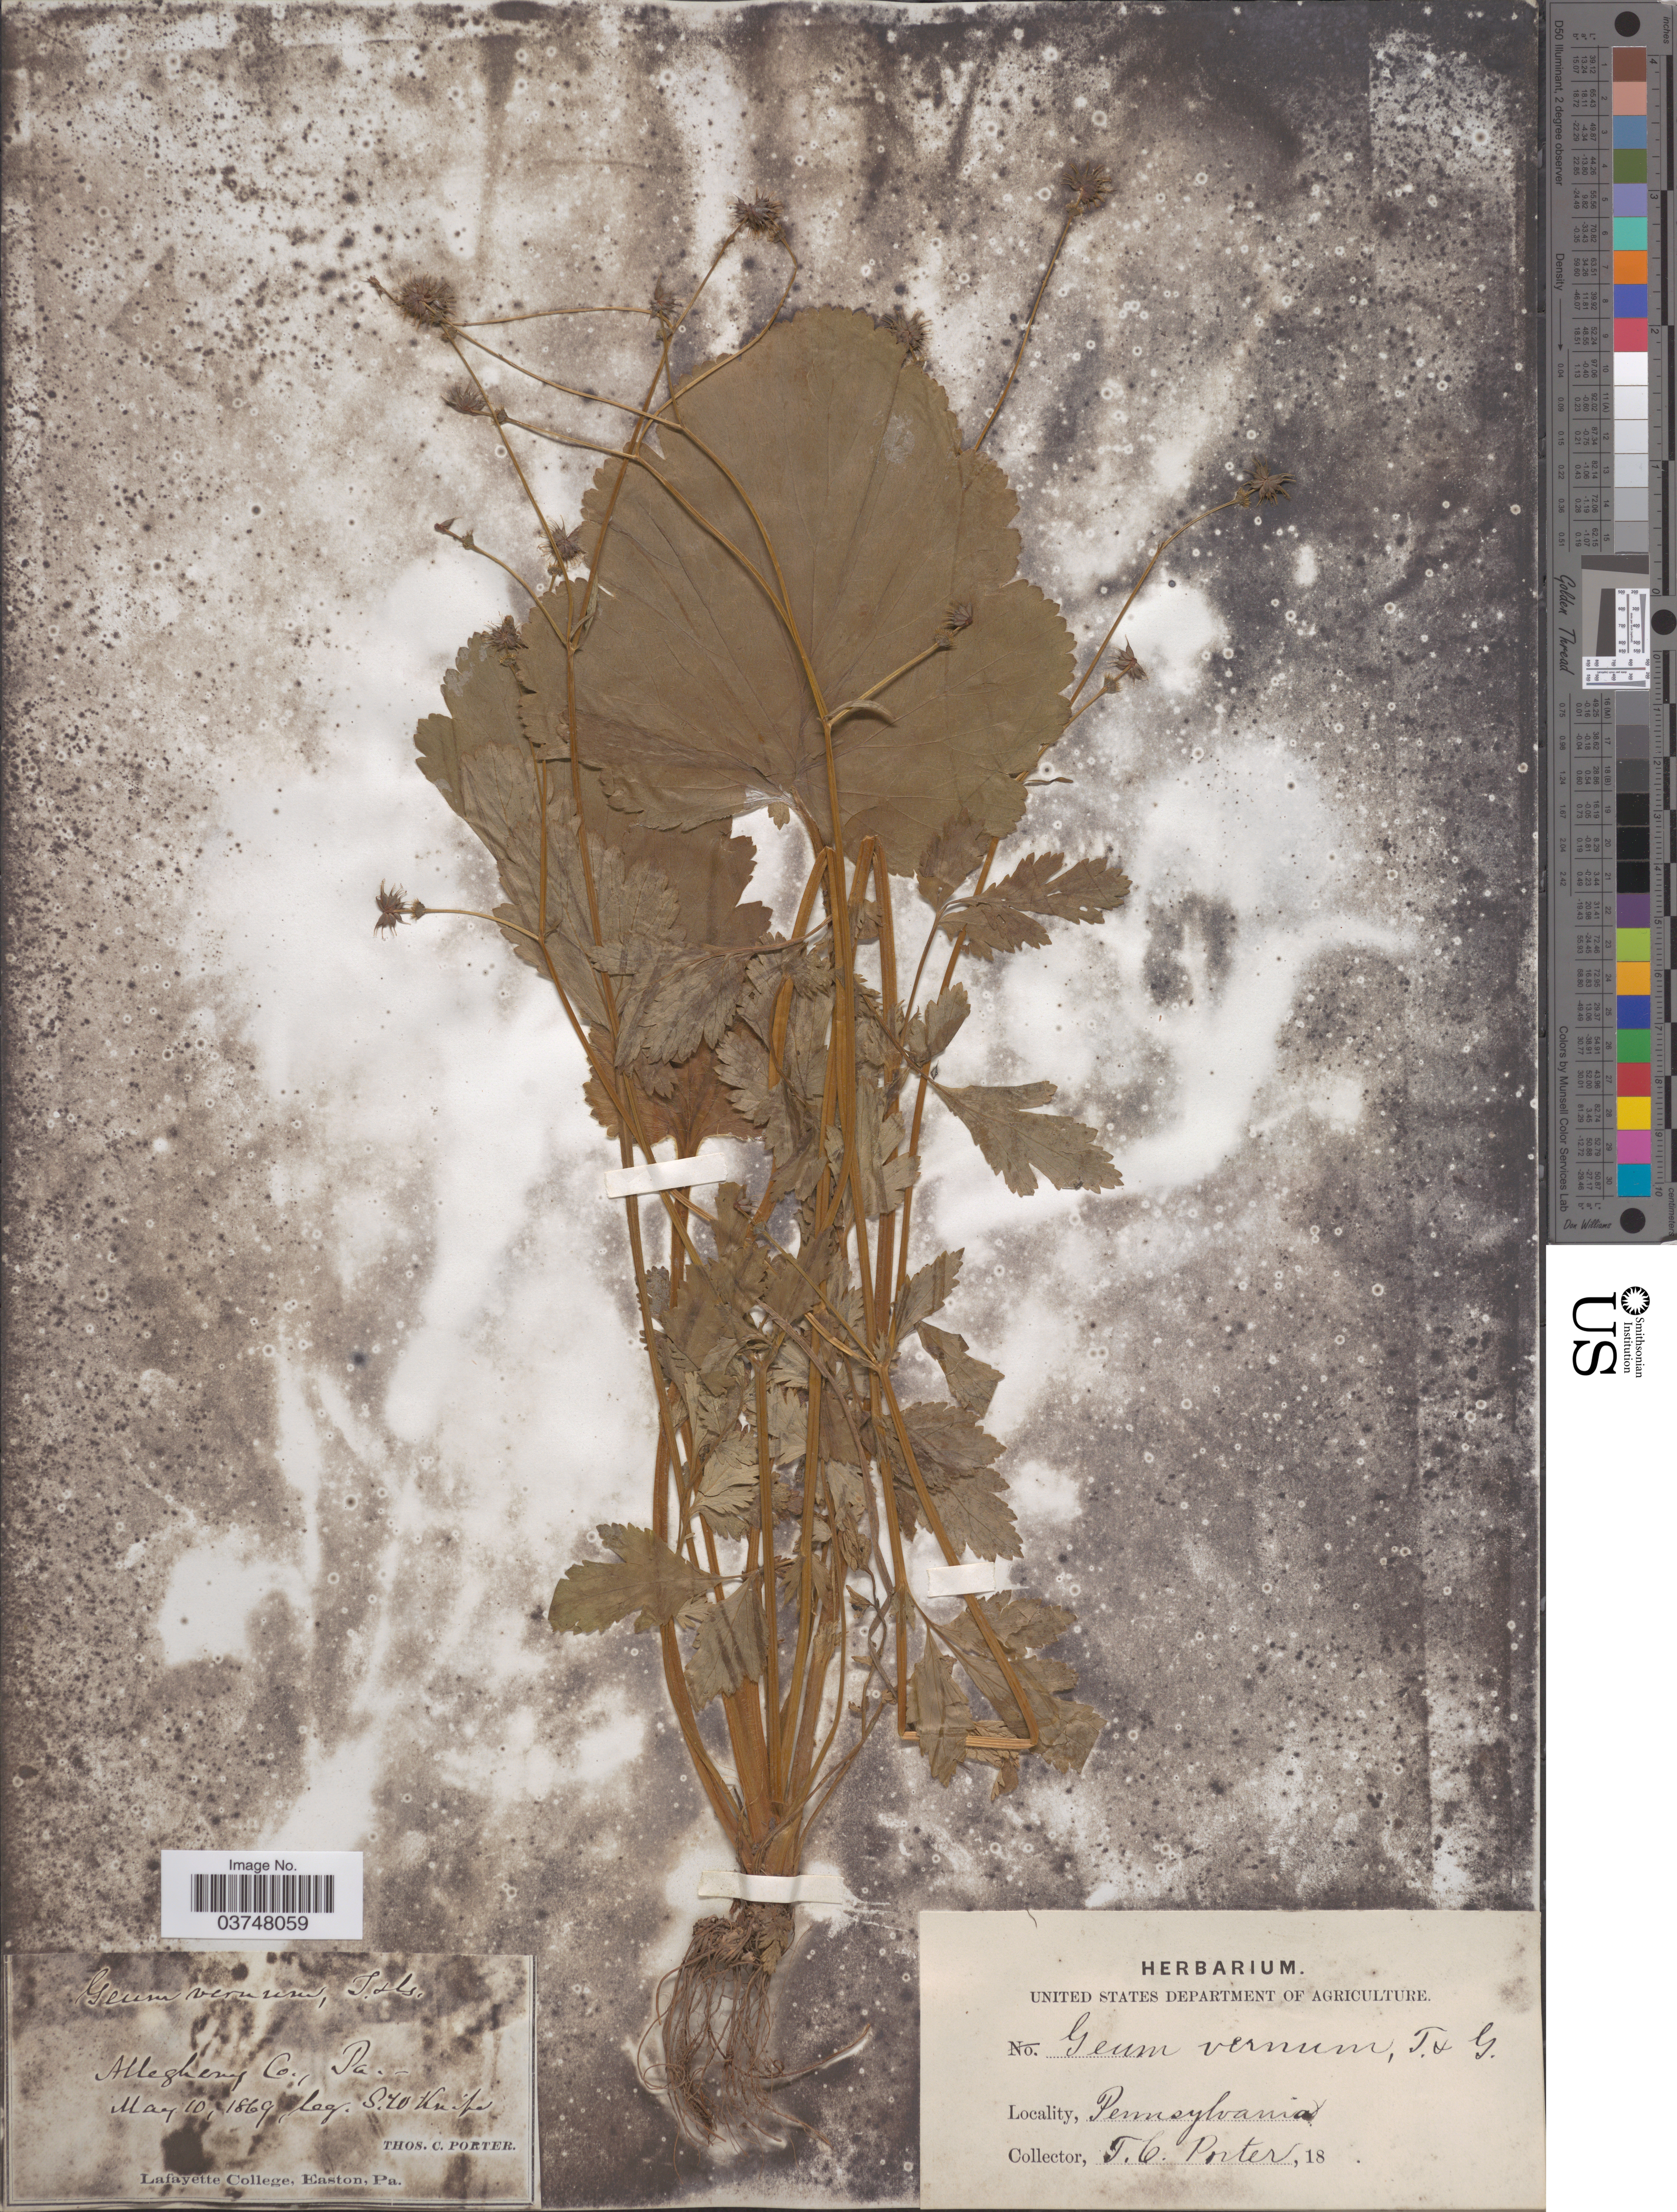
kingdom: Plantae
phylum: Tracheophyta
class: Magnoliopsida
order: Rosales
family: Rosaceae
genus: Geum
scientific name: Geum vernum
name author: (Raf.) Torr. & A. Gray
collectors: S. Knife & T. Porter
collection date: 1869-05-10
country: United States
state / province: Pennsylvania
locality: Allegheny Co.